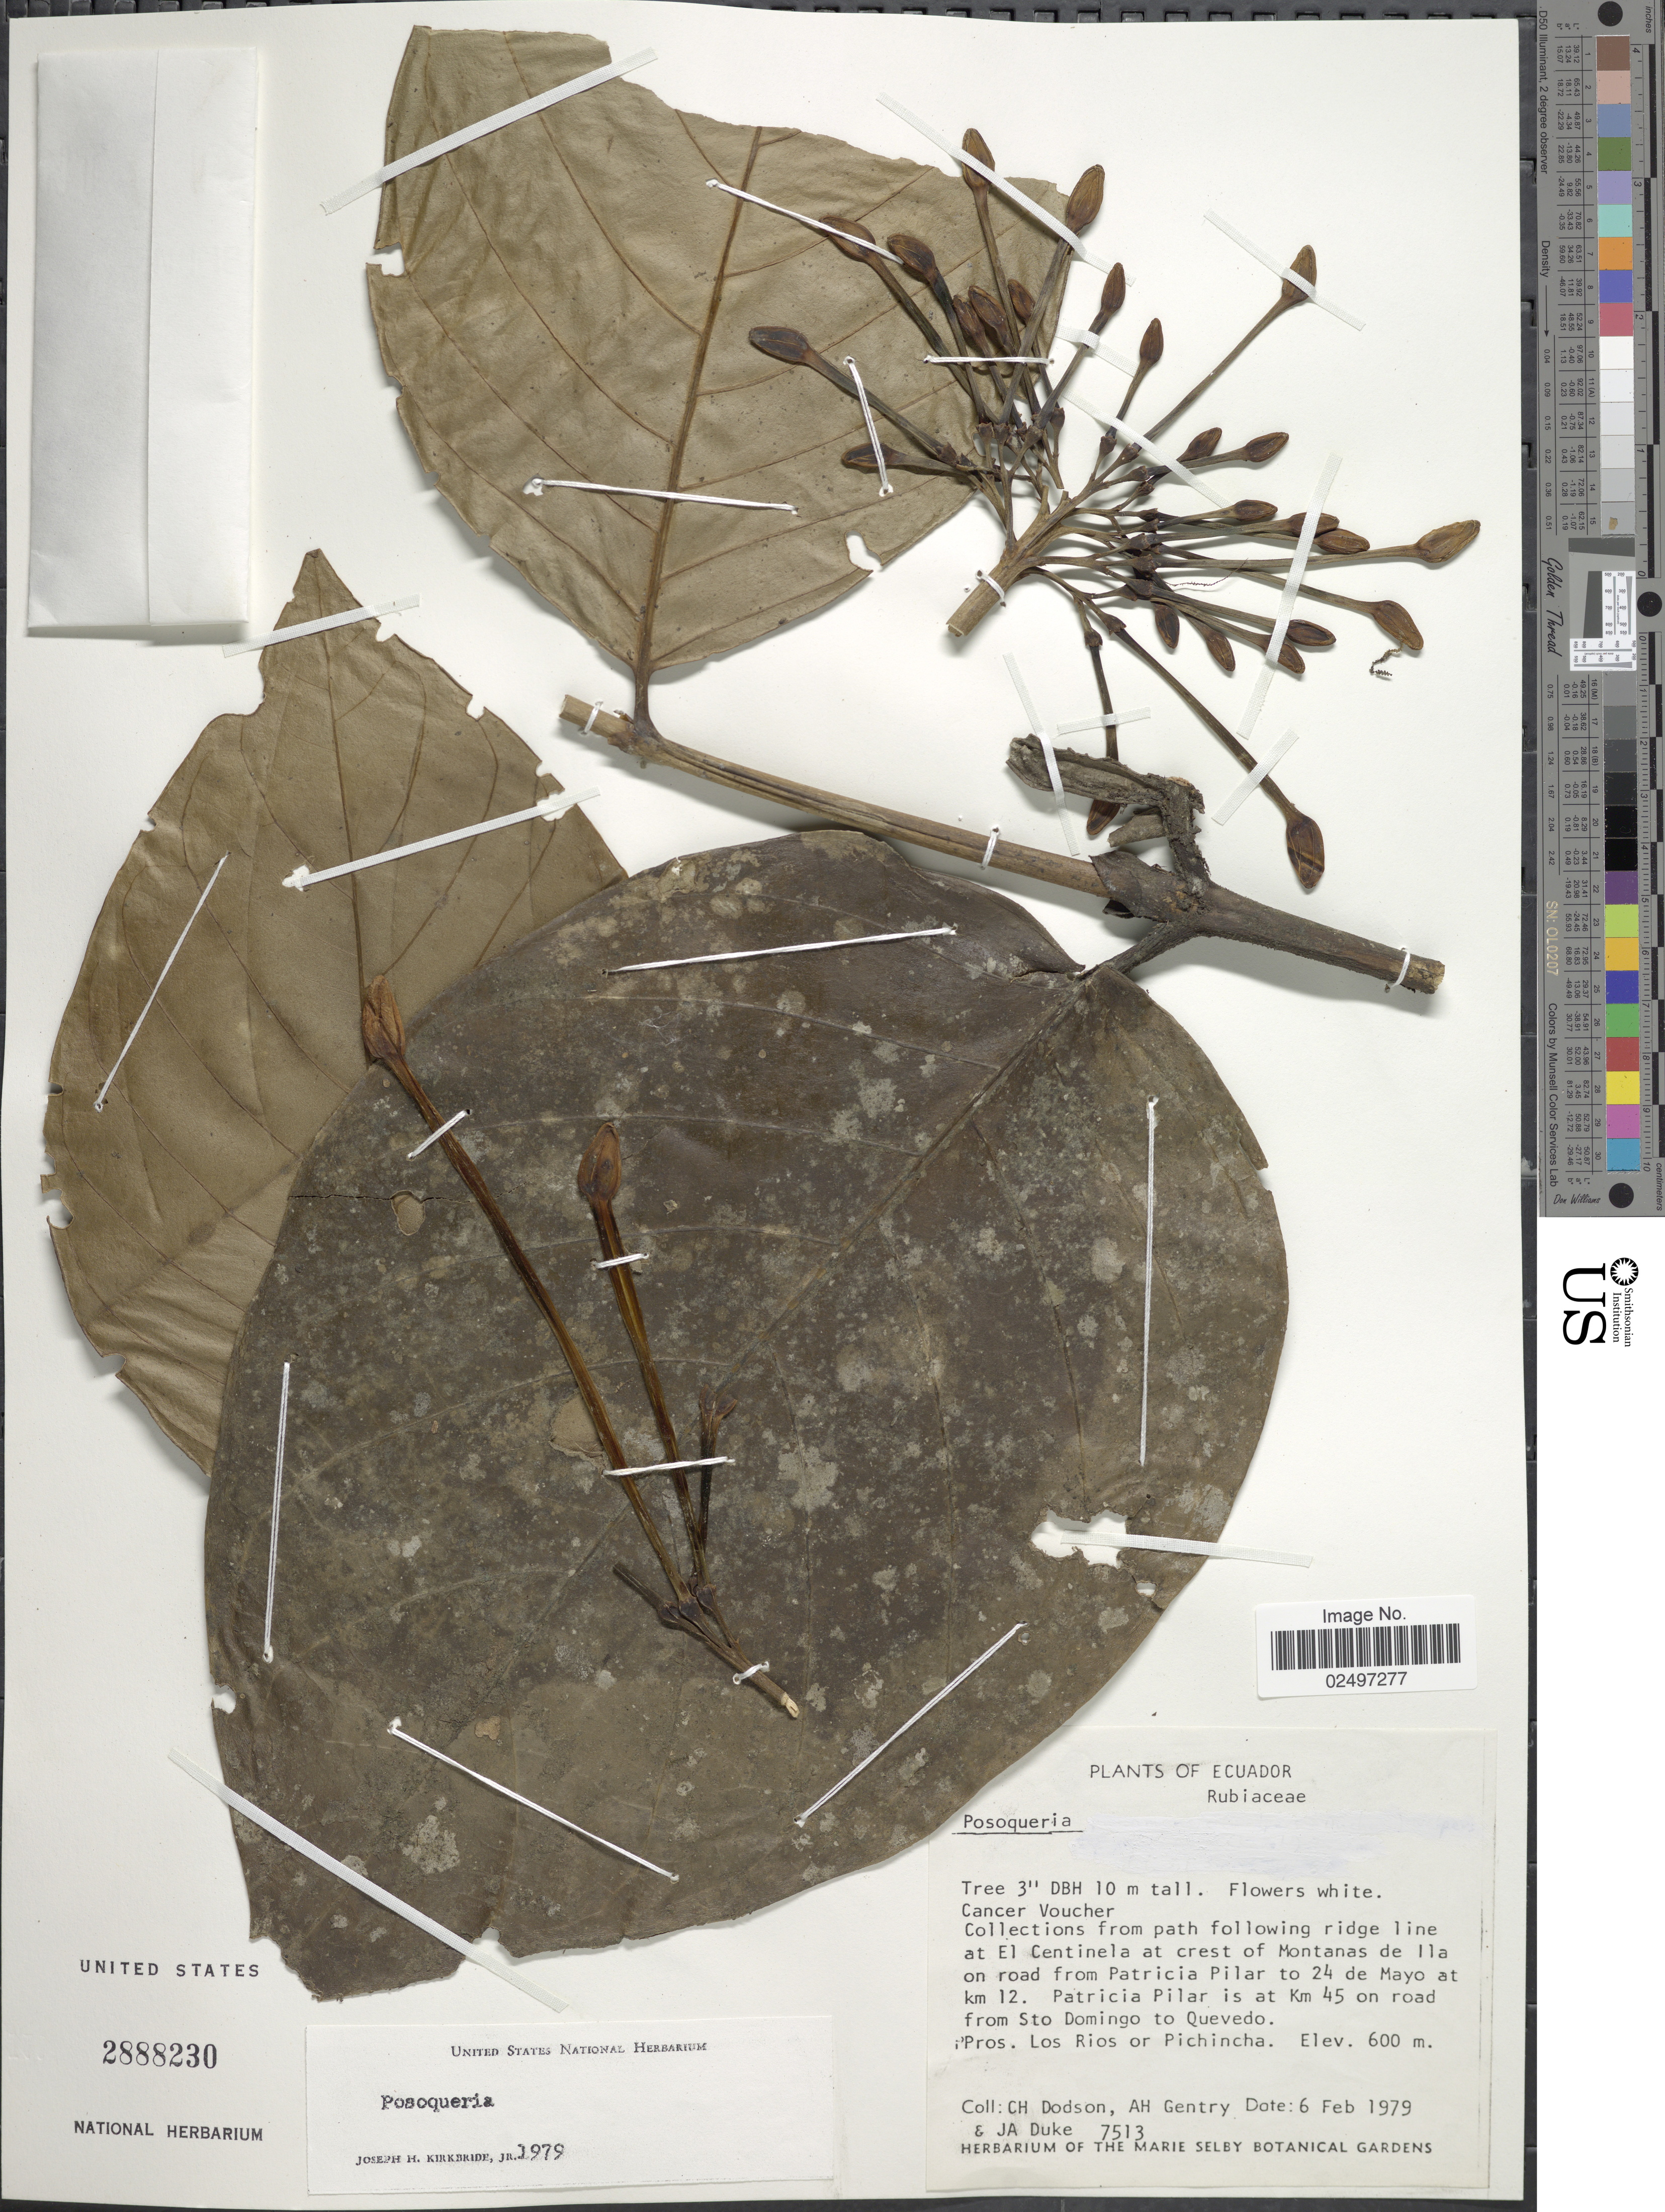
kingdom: Plantae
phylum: Tracheophyta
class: Magnoliopsida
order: Gentianales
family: Rubiaceae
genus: Posoqueria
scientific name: Posoqueria sp.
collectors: C. H. Dodson, A. H. Gentry & J. A. Duke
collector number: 7513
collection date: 1979-02-06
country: Ecuador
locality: Ridge line at El Centinela at crest of Montanas de Ila on road from Patricia Pilar is at Km 45 on road from Sto Domingo to Quevedo, Prov. Los Rios or Pichincha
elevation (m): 600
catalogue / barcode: US 2888230